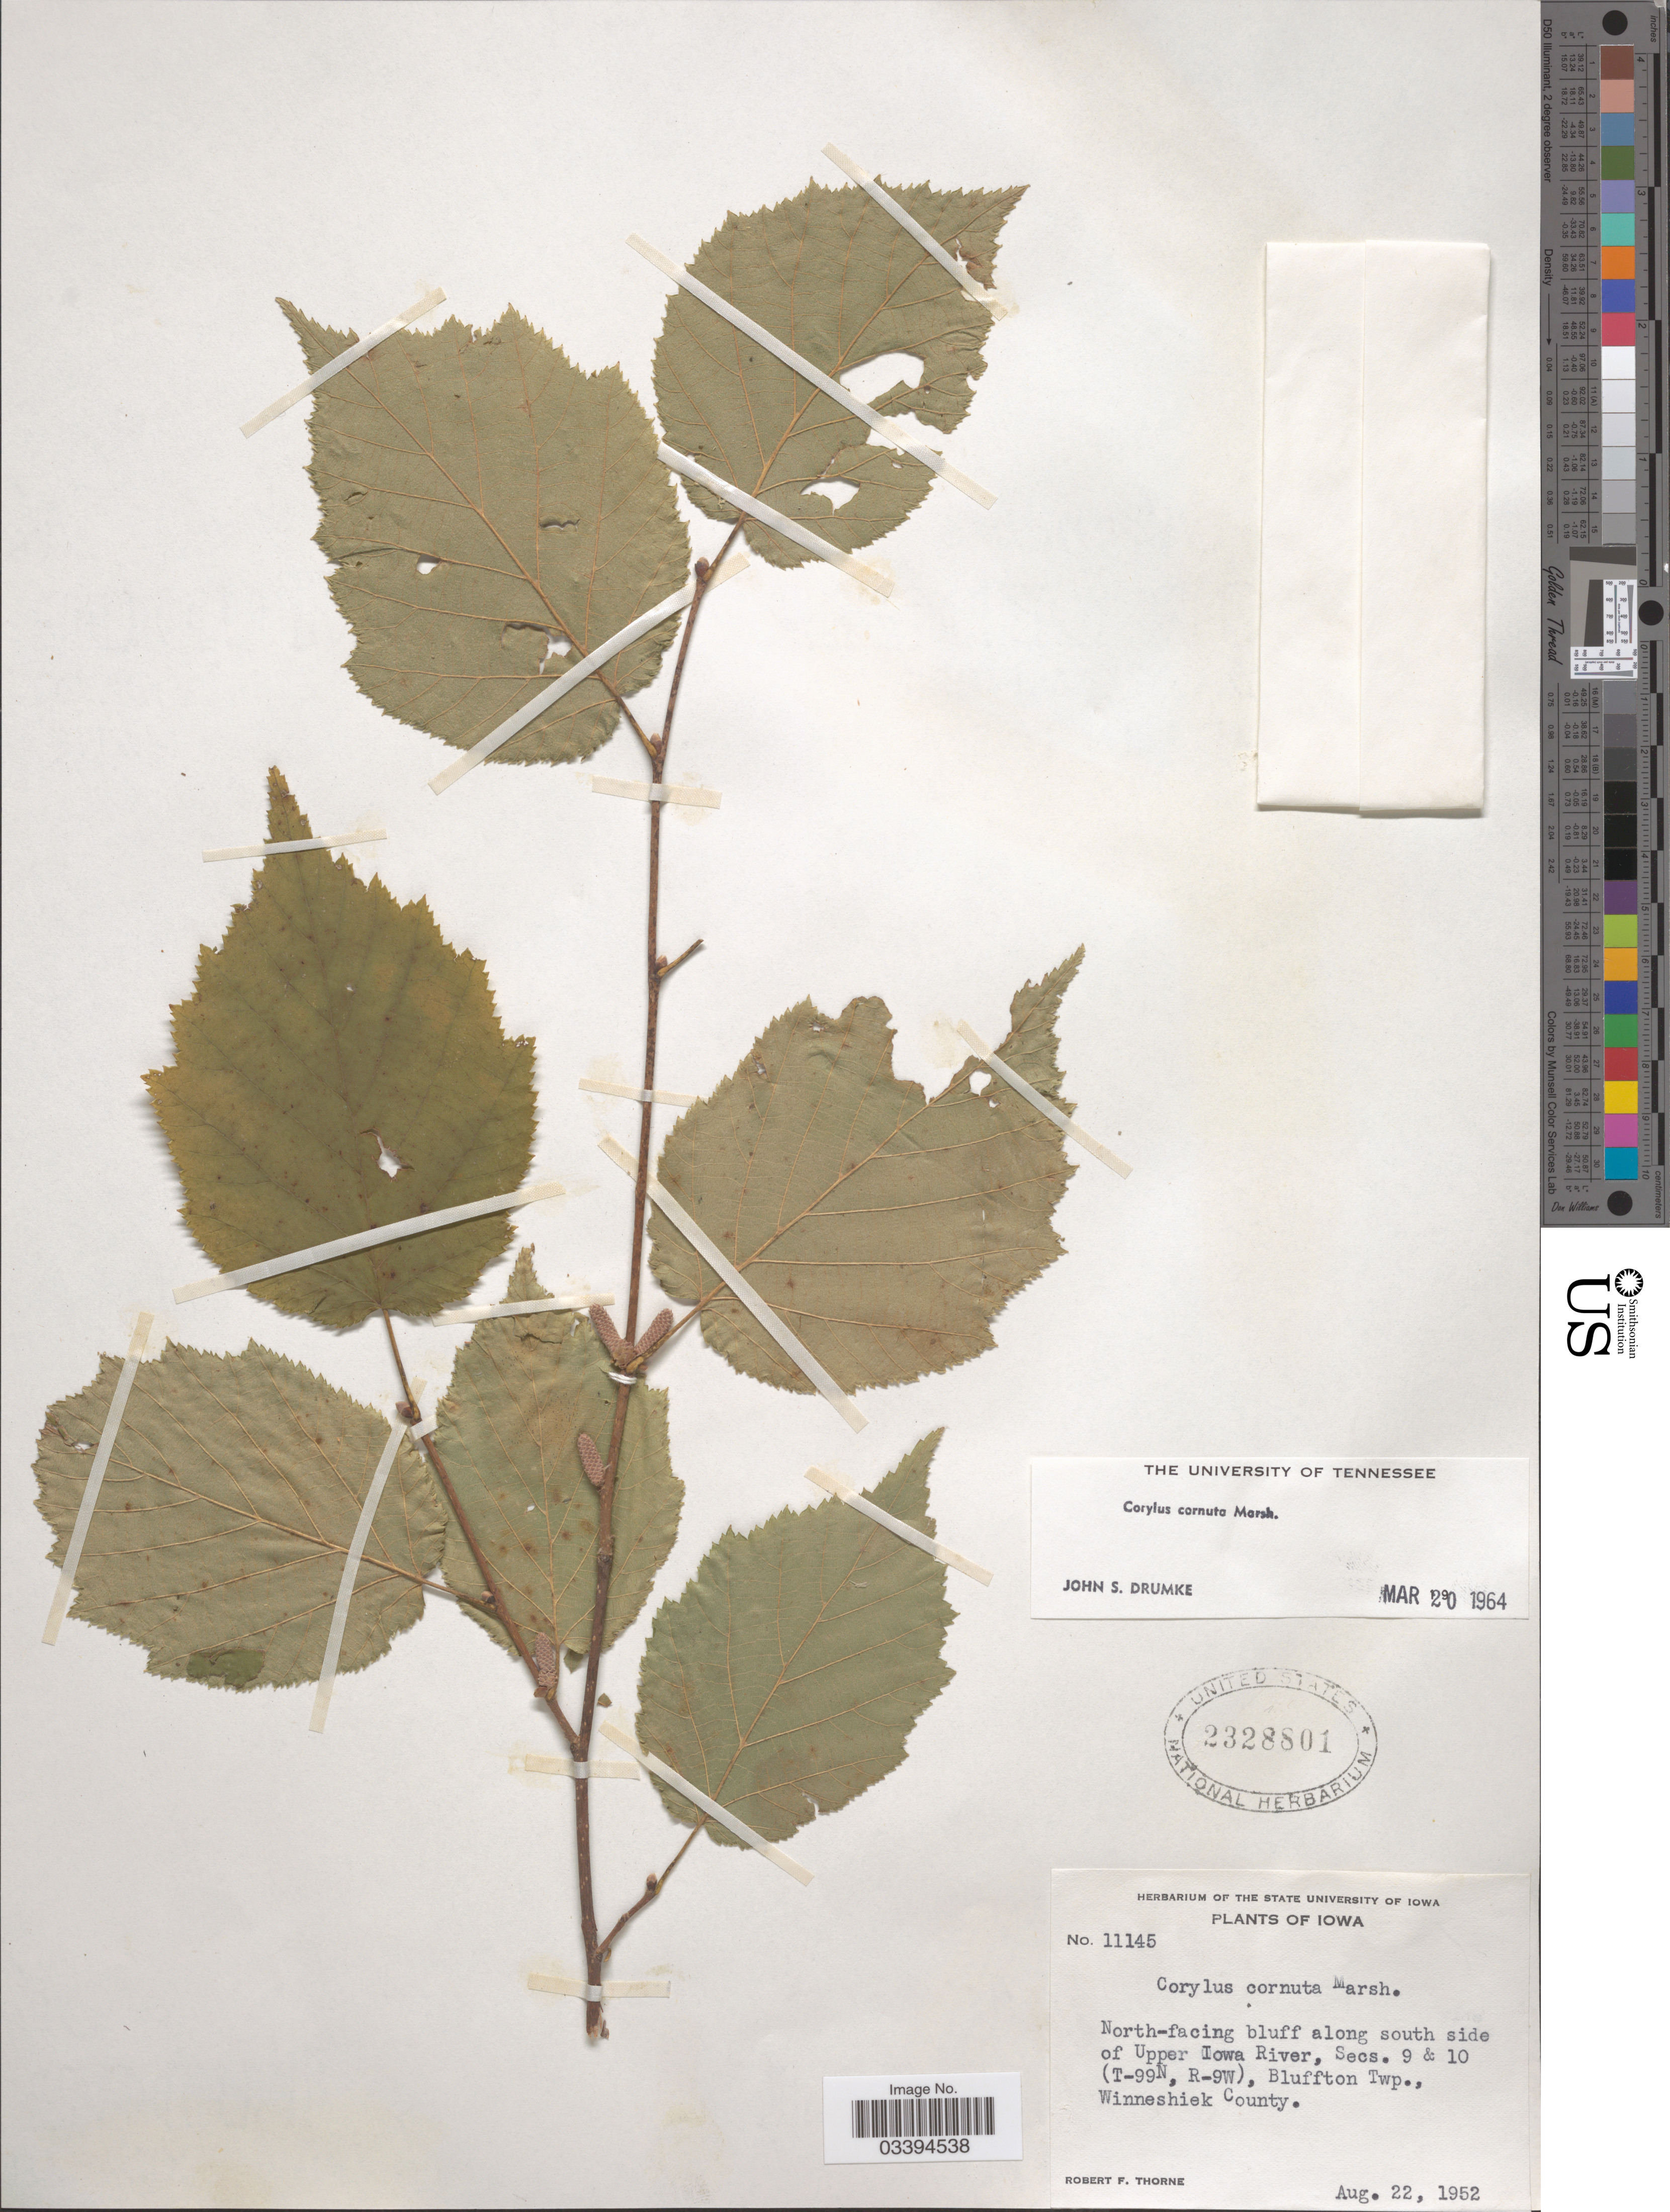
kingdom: Plantae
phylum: Tracheophyta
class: Magnoliopsida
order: Fagales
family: Betulaceae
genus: Corylus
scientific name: Corylus cornuta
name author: Marshall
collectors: R. F. Thorne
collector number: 11145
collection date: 1952-08-22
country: United States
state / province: Iowa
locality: North-facing bluff along south side of Upper Iowa River, Secs. 9 & 10 (T-99N, R-9W), Bluffton Twp., Winneshiek County.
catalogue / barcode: US 2328801